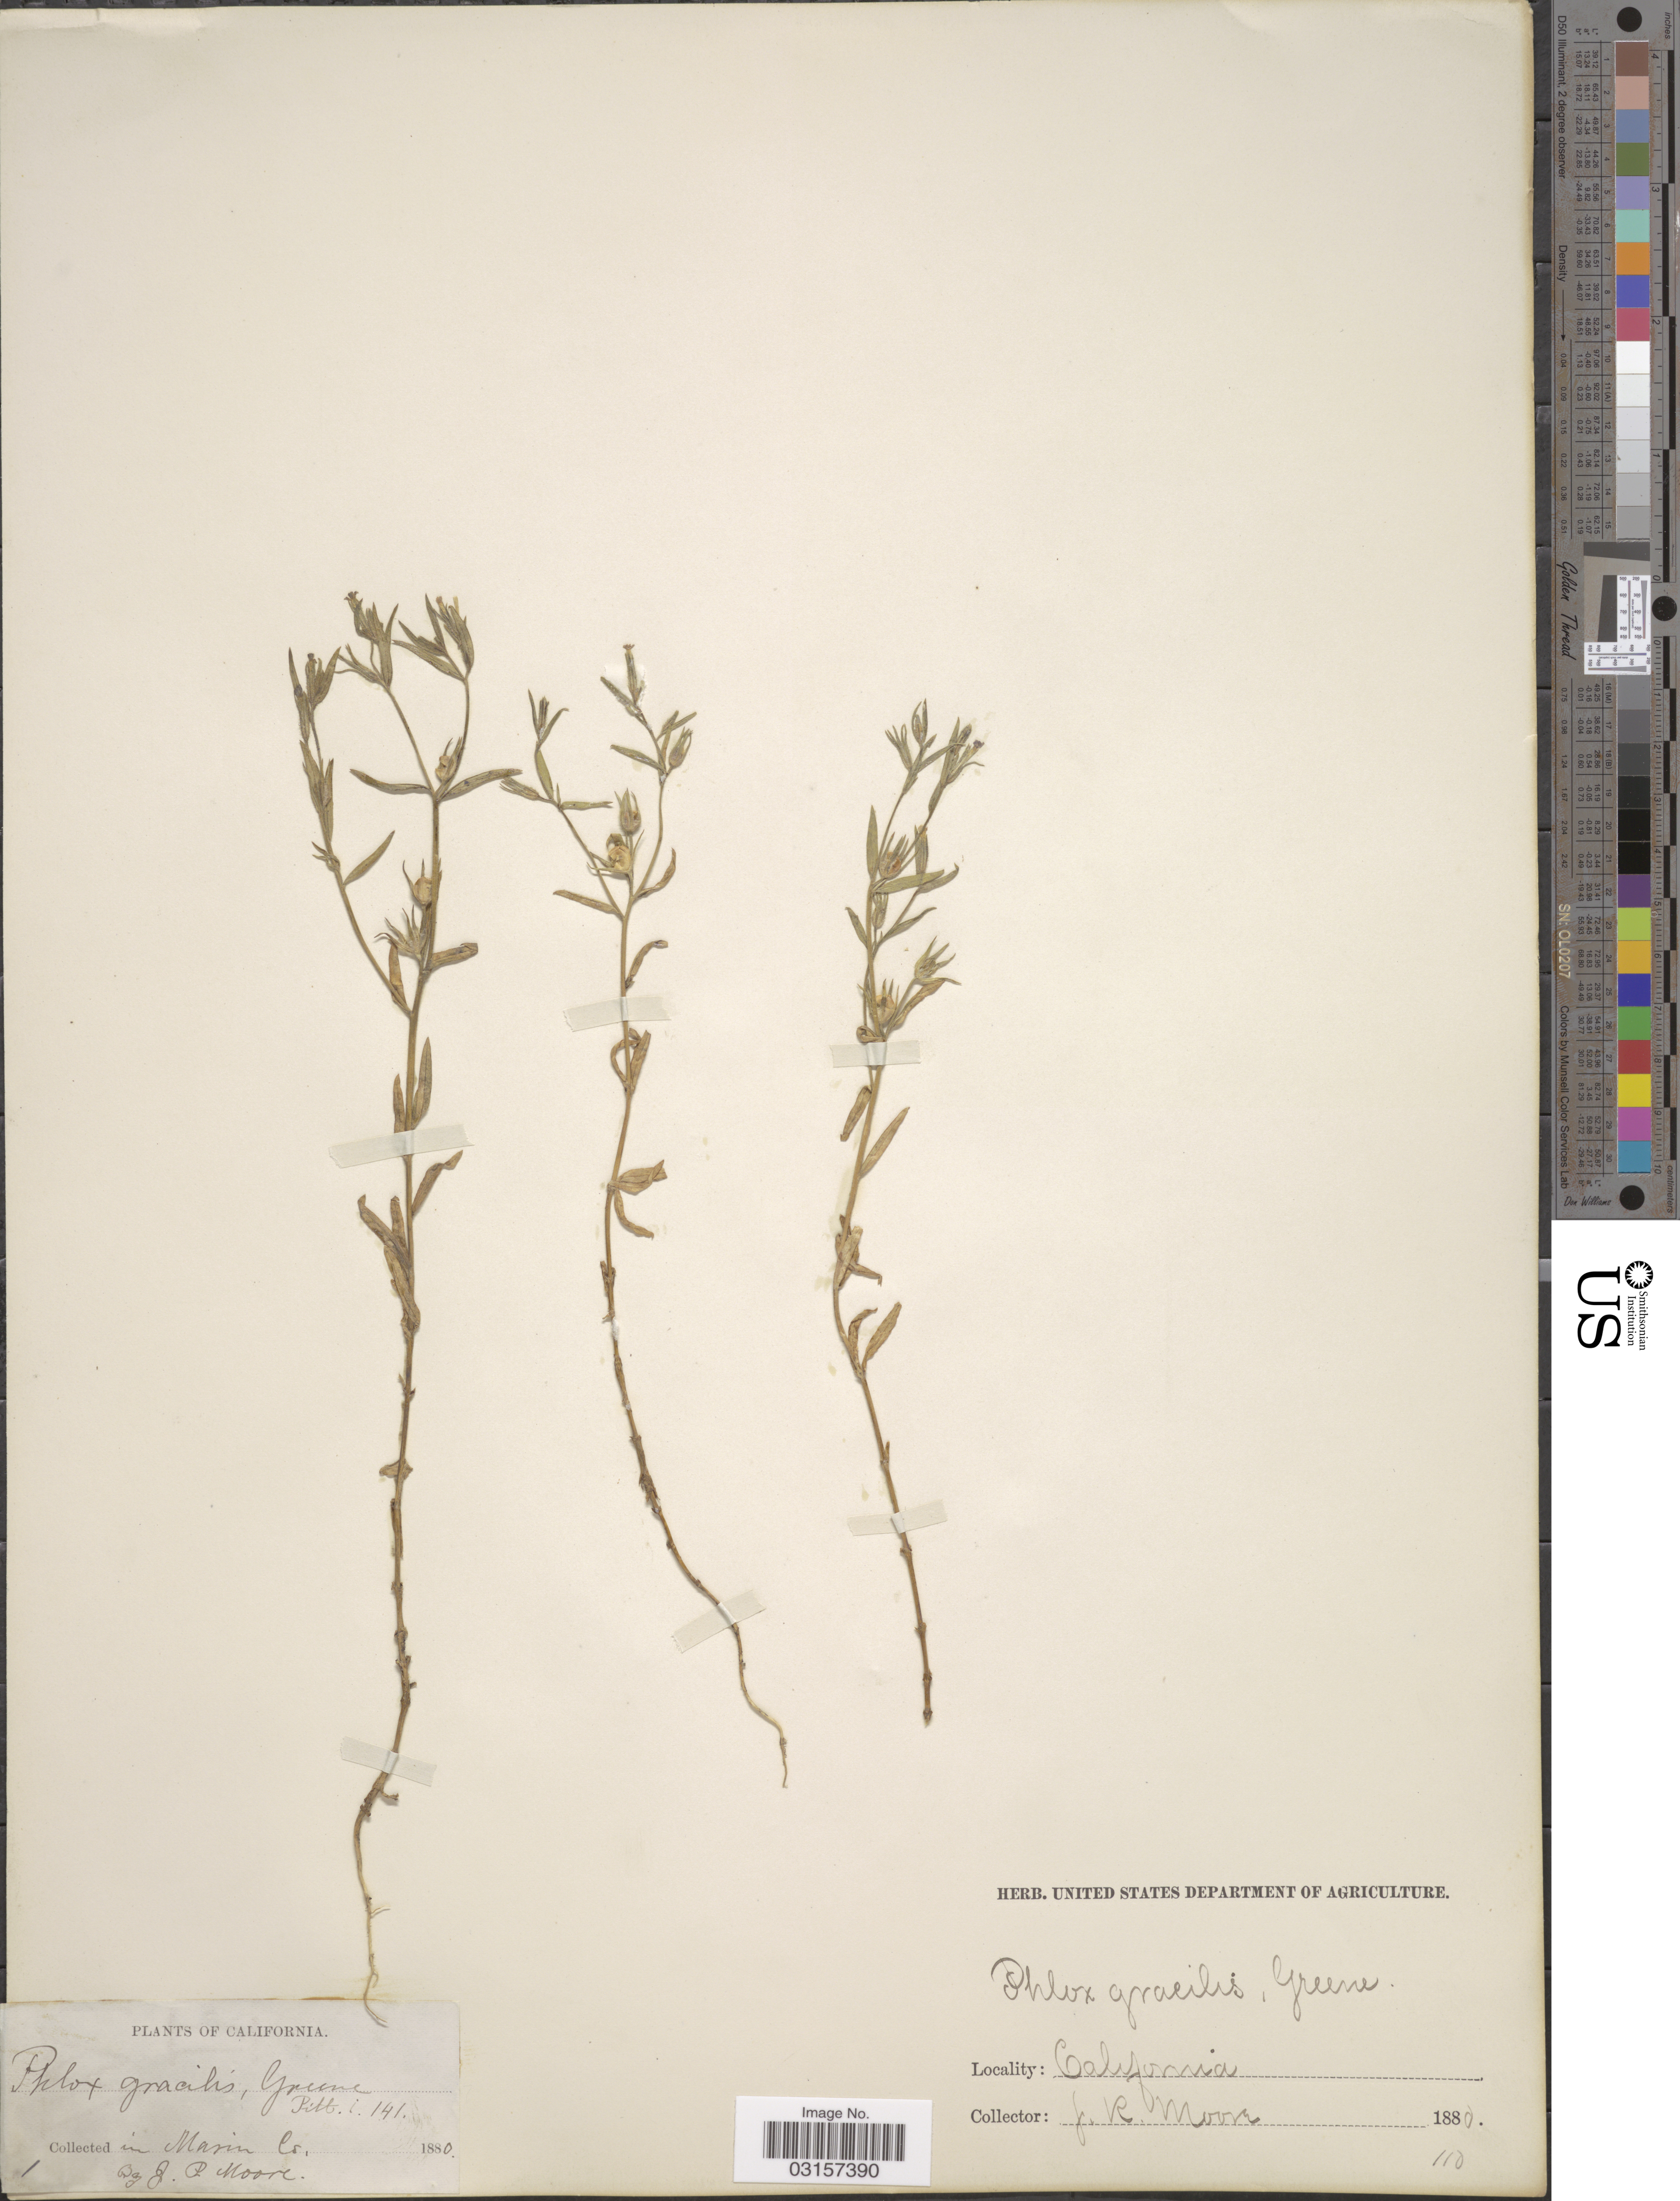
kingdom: Plantae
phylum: Tracheophyta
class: Magnoliopsida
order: Ericales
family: Polemoniaceae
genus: Microsteris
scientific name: Microsteris gracilis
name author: (Hook.) Greene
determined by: (US) Smithsonian Institution - National Museum of Natural History - Department of Botany (UNITED STATES)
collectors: J. Moore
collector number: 110?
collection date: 1880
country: United States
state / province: California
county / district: Marin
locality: In Marin Co.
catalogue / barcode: US 103226